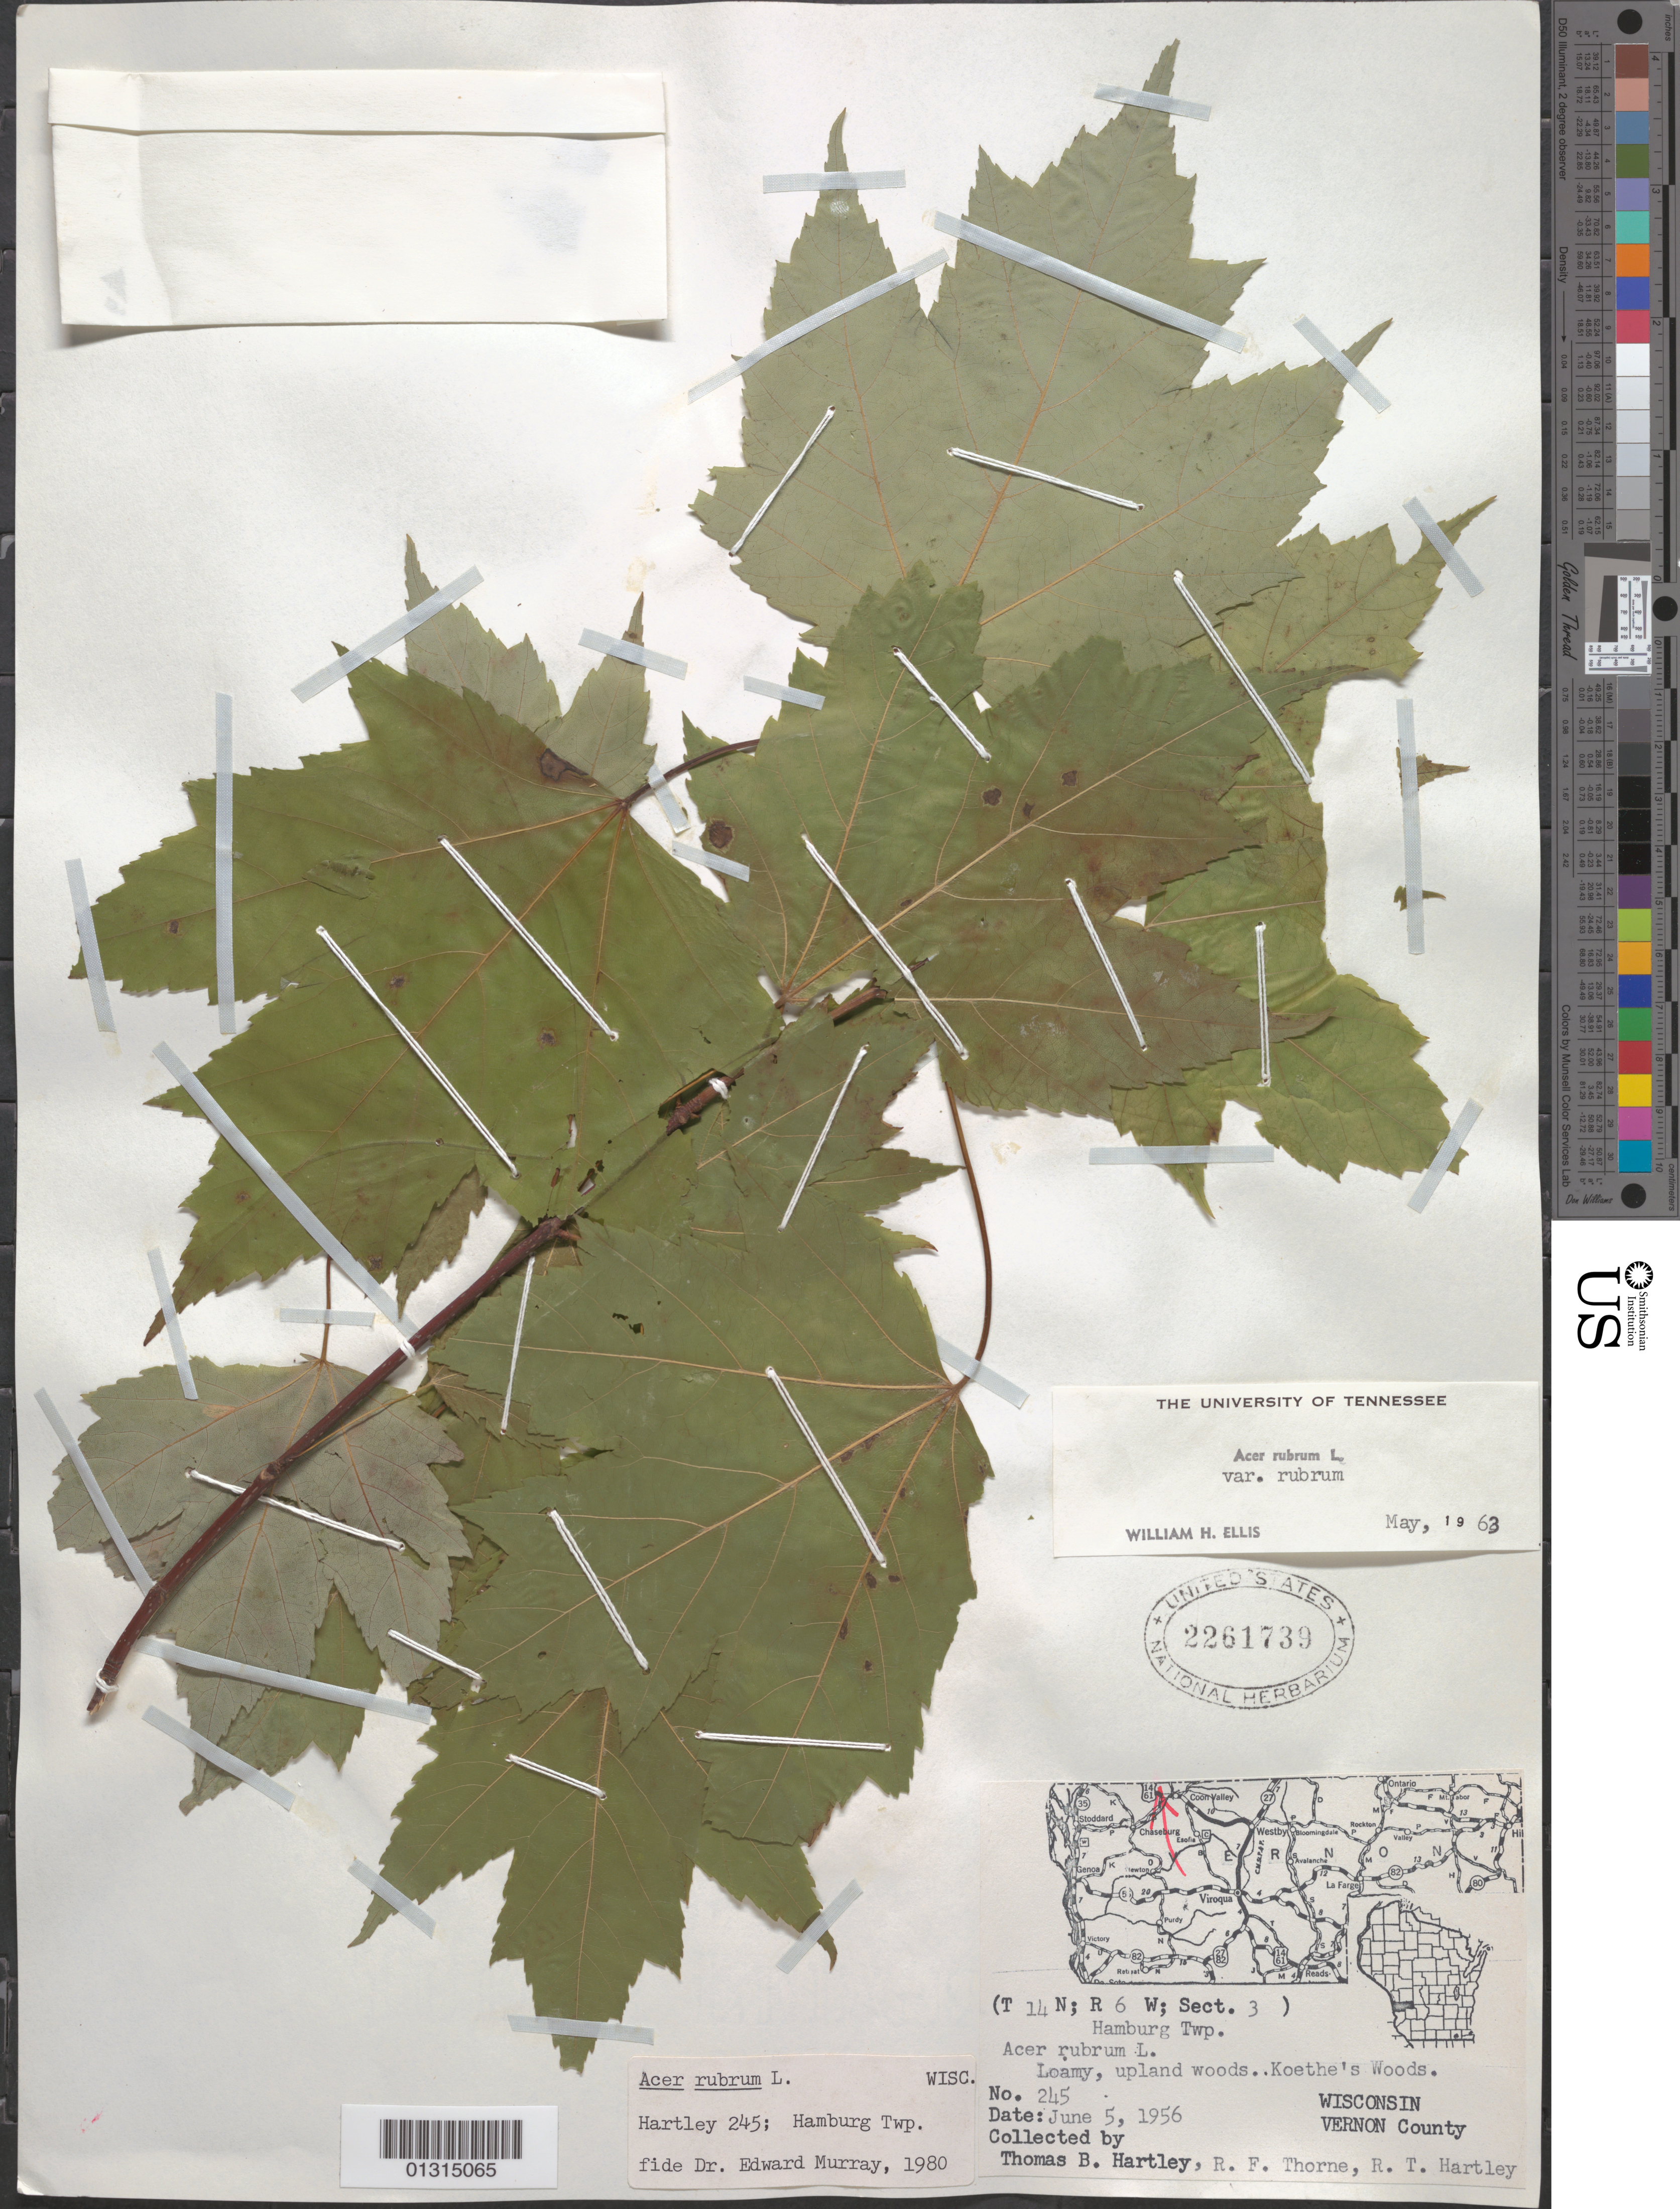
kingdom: Plantae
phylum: Tracheophyta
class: Magnoliopsida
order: Sapindales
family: Sapindaceae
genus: Acer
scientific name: Acer rubrum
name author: L.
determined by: Ellis, W. H.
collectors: T. B. Hartley, R. F. Thorne & R. T. Hartley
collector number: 245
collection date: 1956-06-05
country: United States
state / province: Wisconsin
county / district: Vernon County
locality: Vernon County, Hamburg Twp. (T 14 N; R 6 W; Sect. 3), Koethe's Woods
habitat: Loamy upland woods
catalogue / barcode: US 2261739